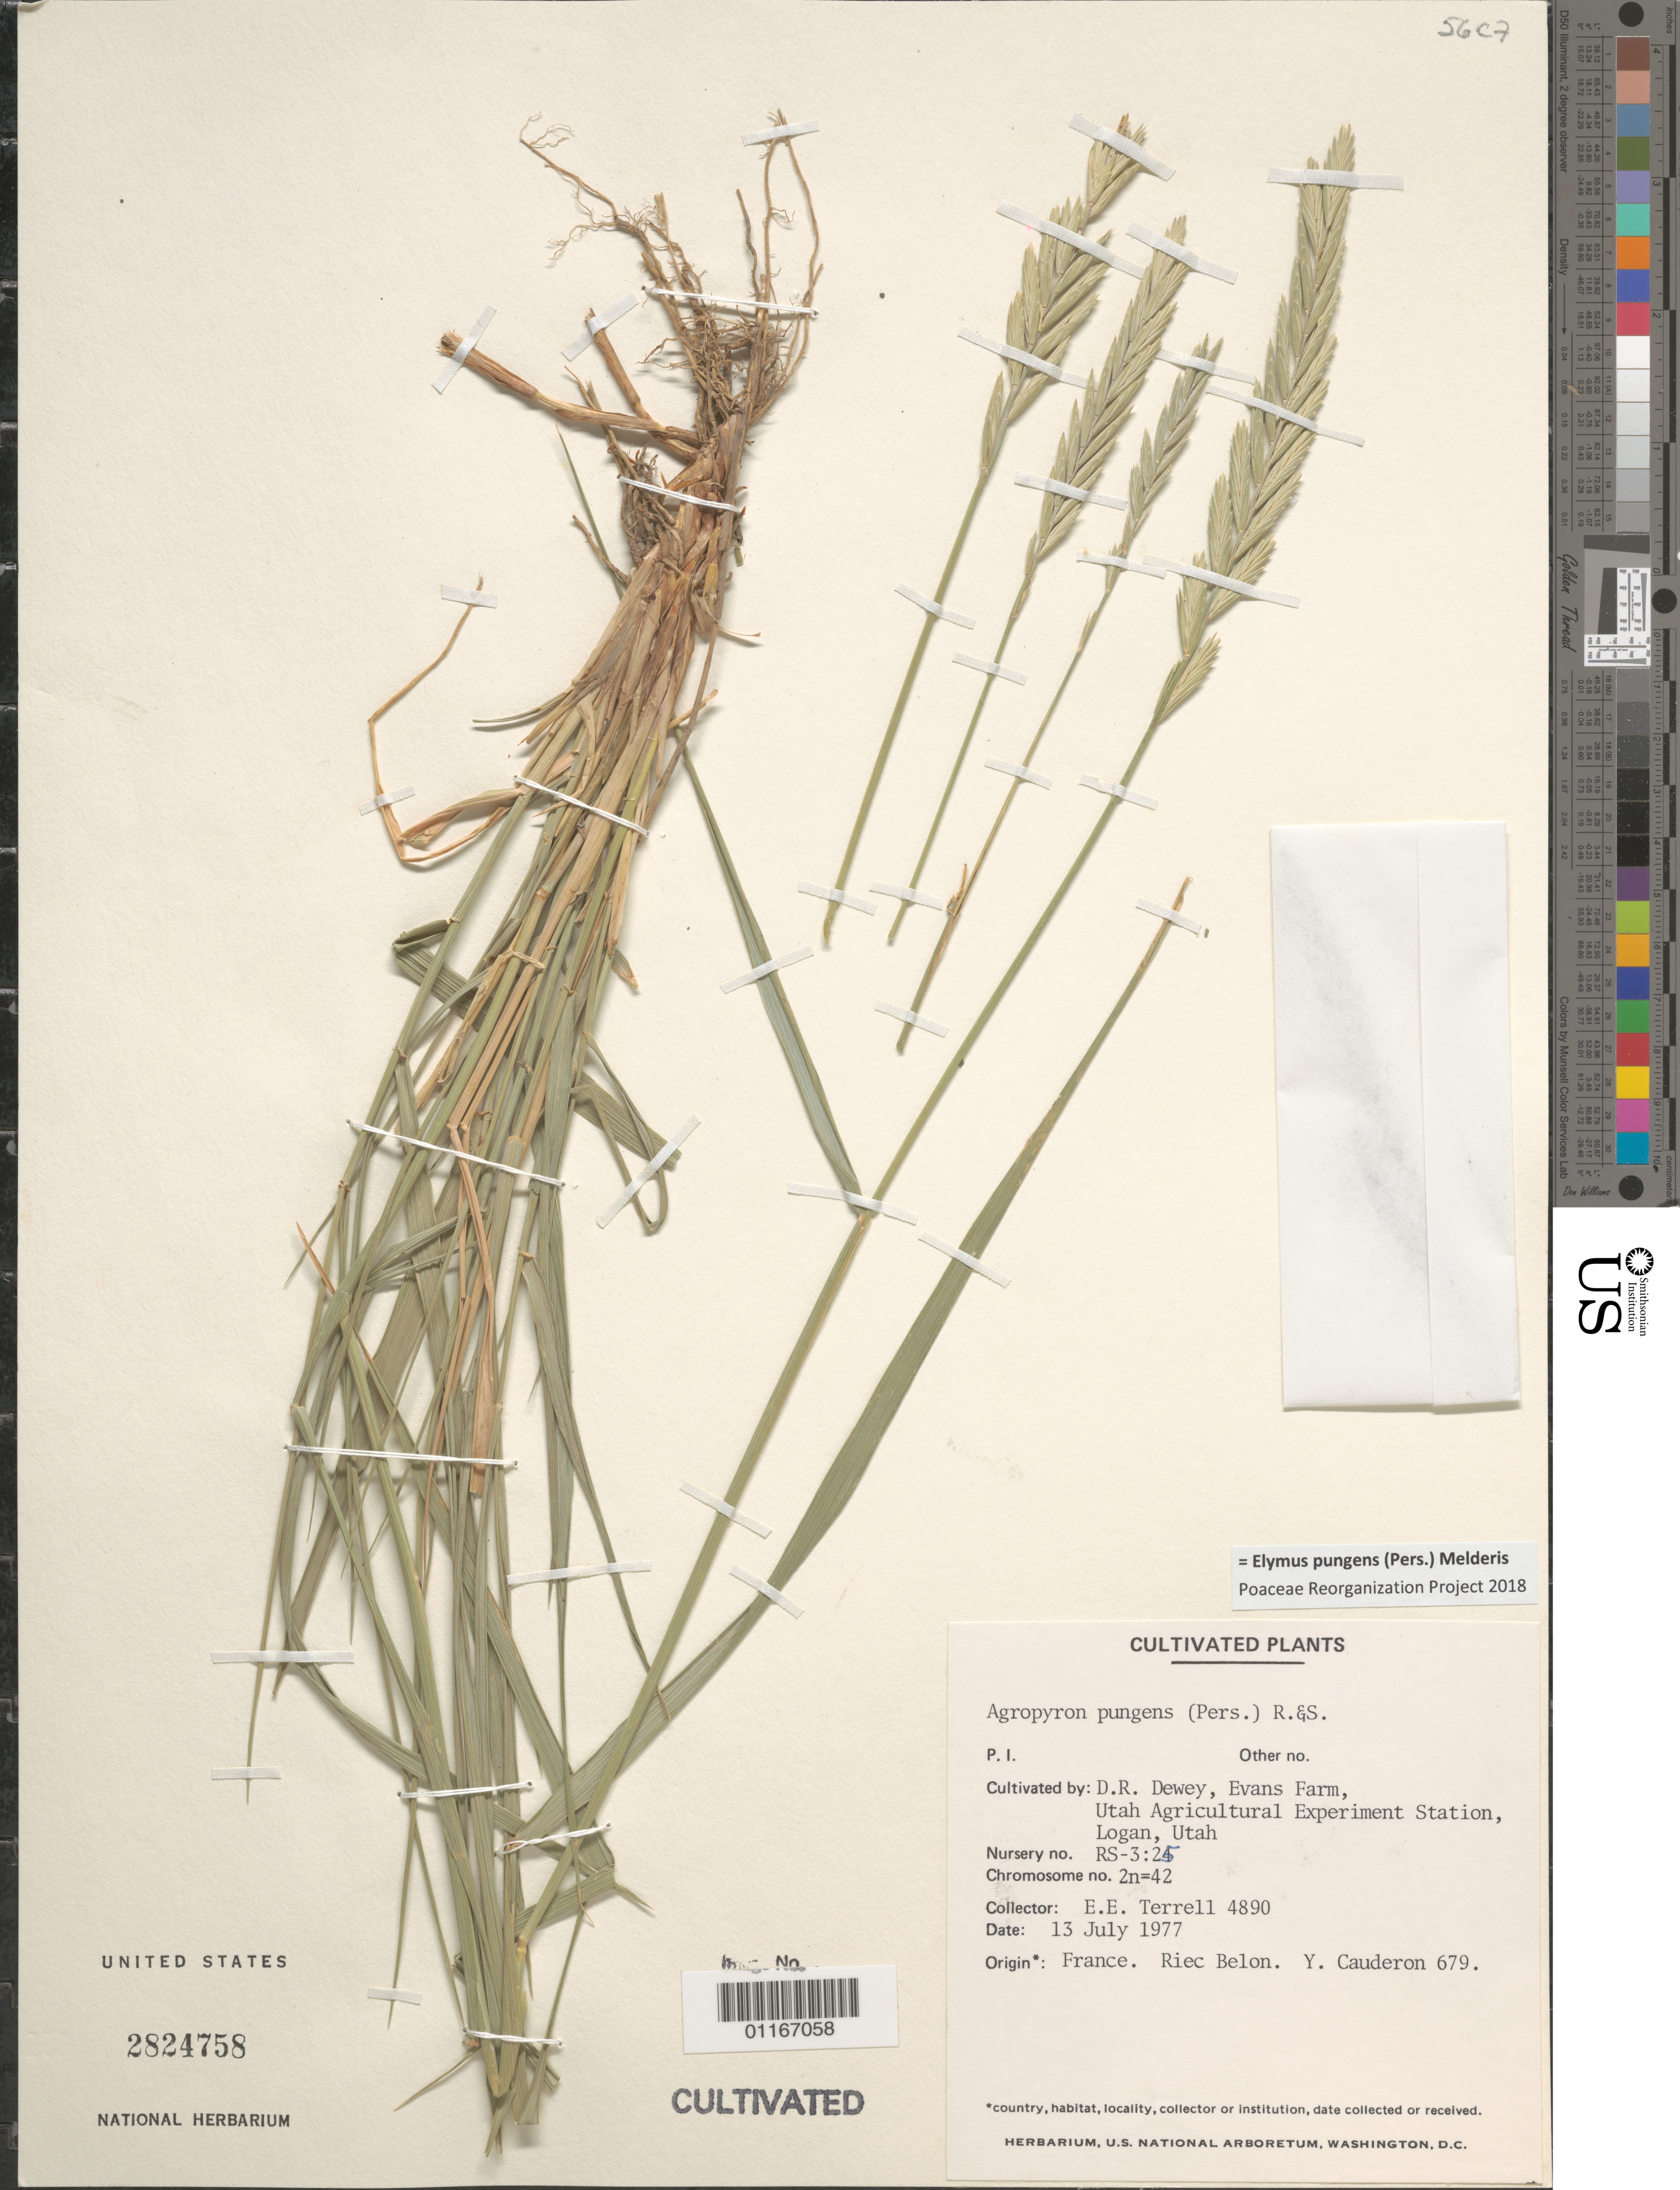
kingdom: Plantae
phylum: Tracheophyta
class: Liliopsida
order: Poales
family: Poaceae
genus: Elymus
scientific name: Elymus pungens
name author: (Pers.) Melderis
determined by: Poaceae Reorganization Project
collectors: E. E. Terrell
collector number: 4890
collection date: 1977-07-13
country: France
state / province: Bretagne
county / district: Finistère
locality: Riec-sur-Belon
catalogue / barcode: US 2824758